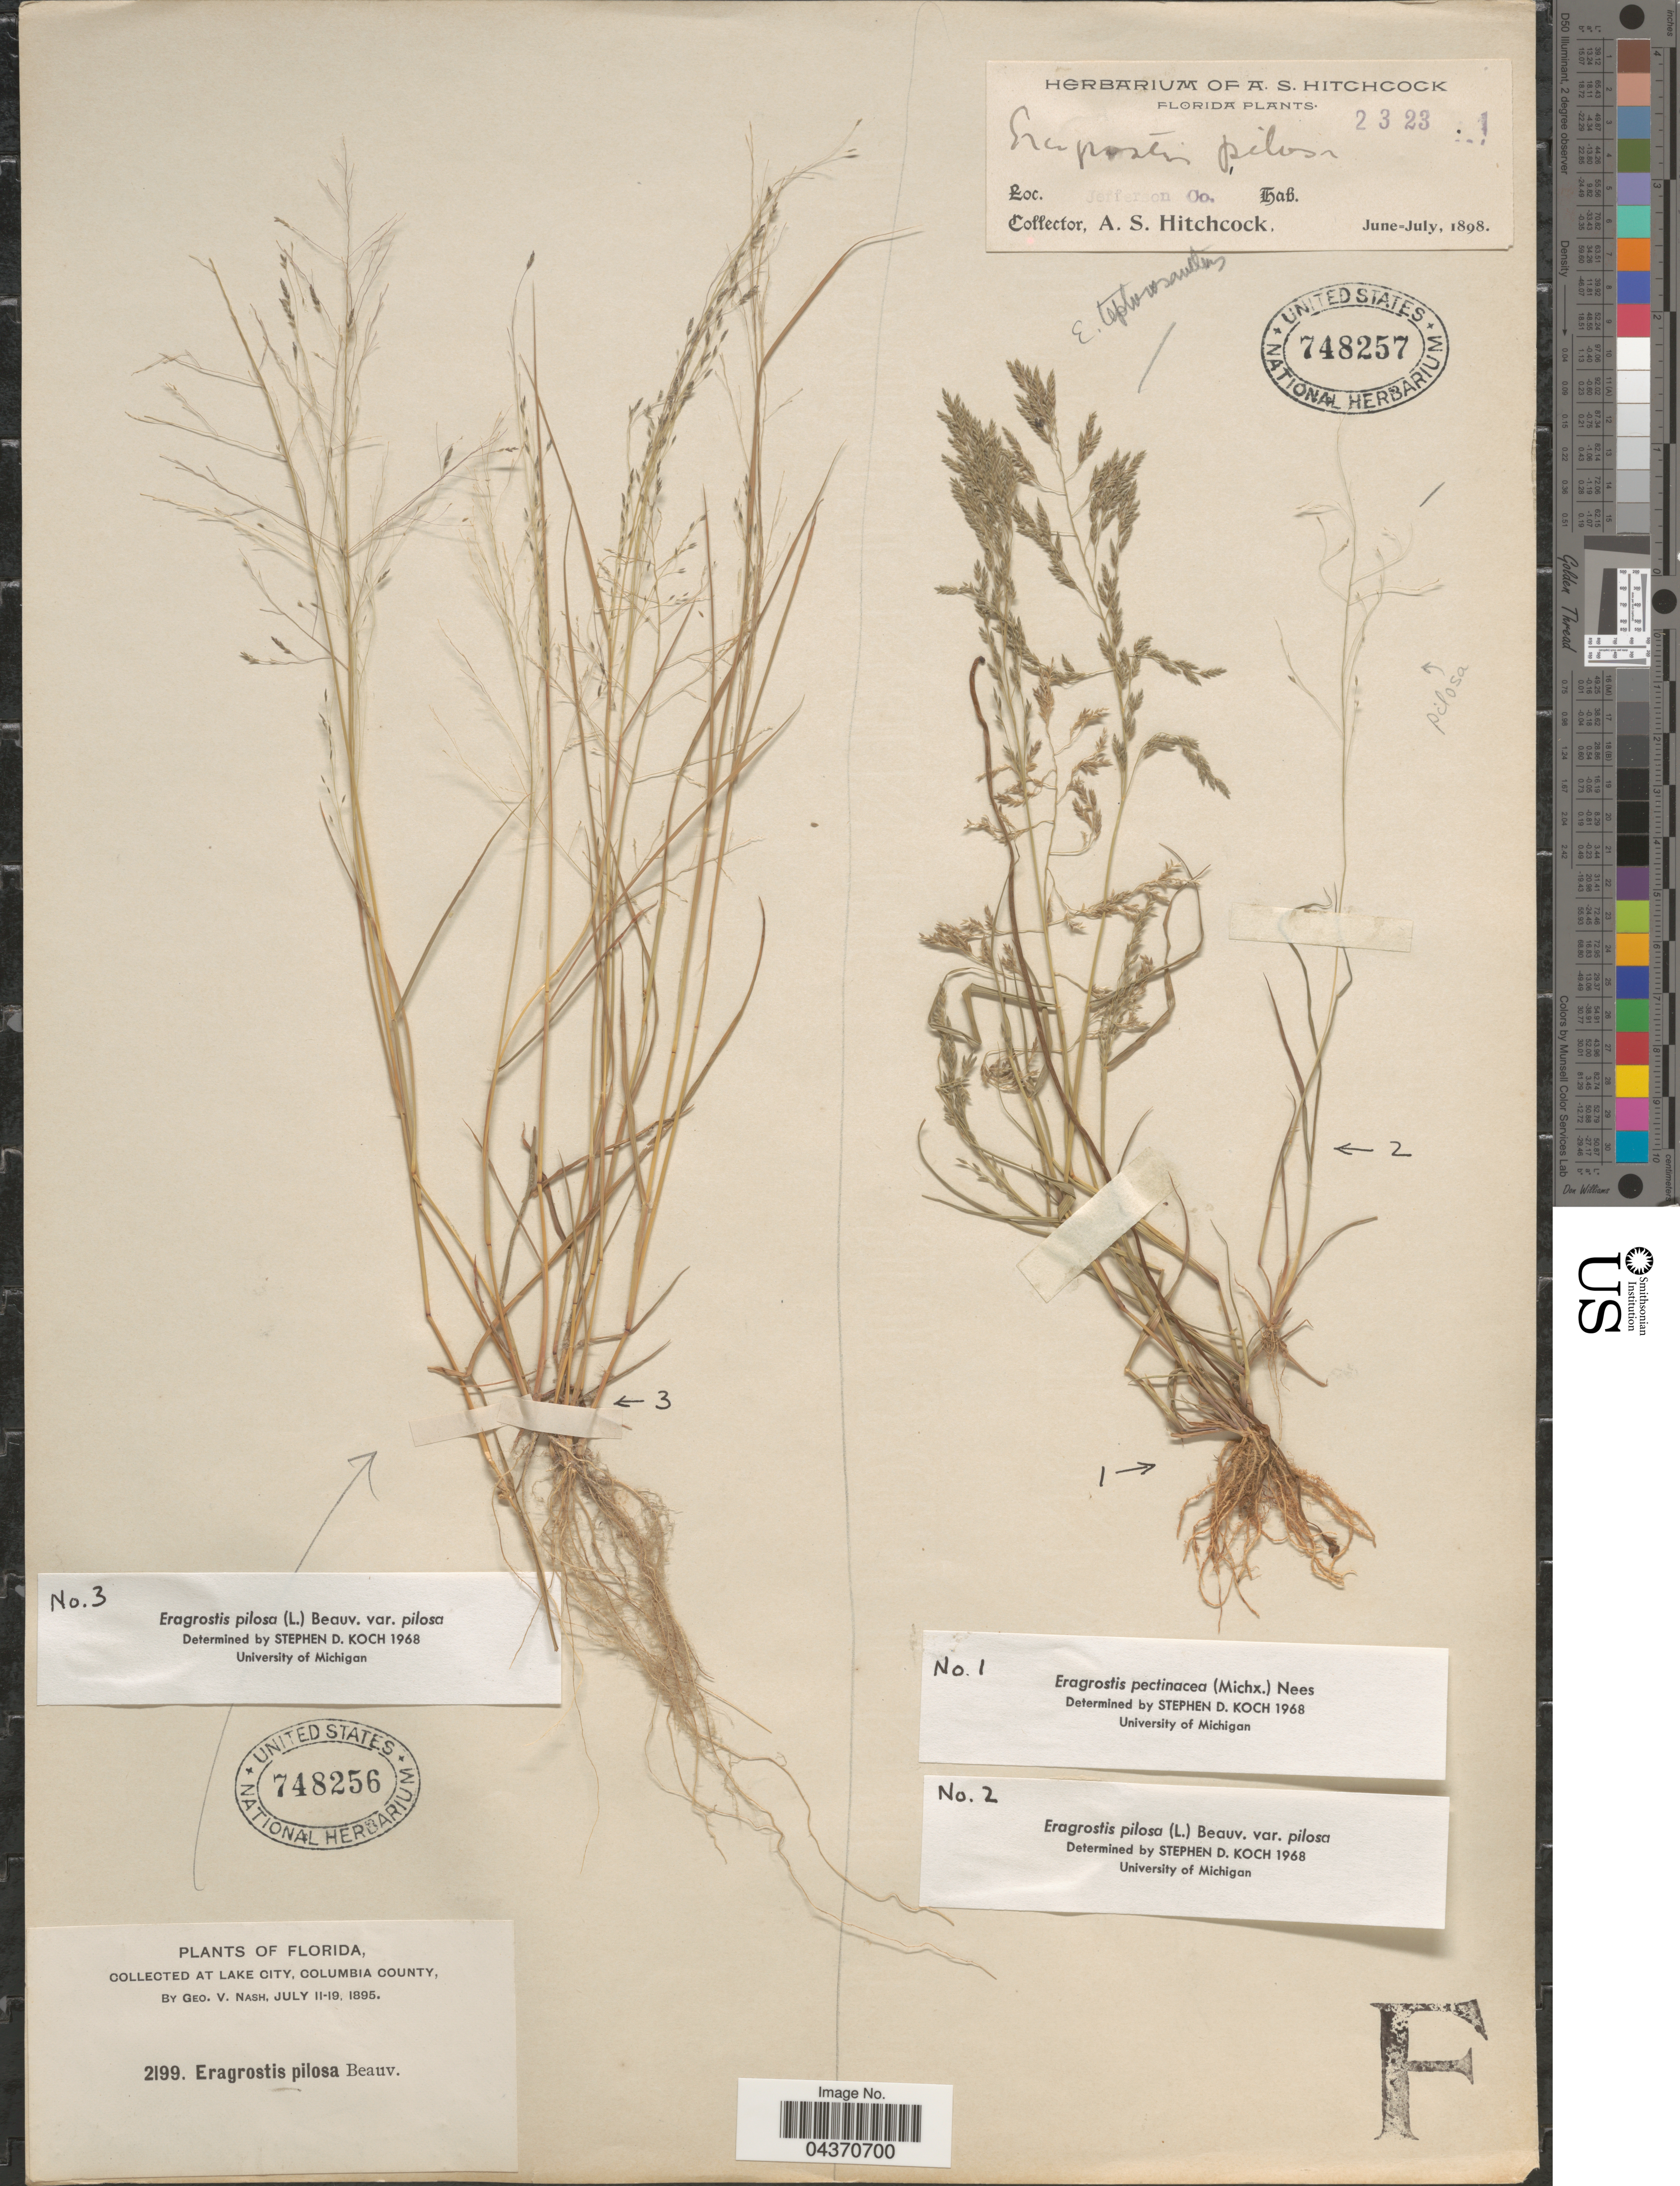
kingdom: Plantae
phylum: Tracheophyta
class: Liliopsida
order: Poales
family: Poaceae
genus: Eragrostis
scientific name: Eragrostis pilosa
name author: (L.) P. Beauv.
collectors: G. V. Nash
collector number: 2199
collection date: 1895-07-11/1895-07-19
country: United States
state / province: Florida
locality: At Lake City, Columbia County.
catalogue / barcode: US 748256-2